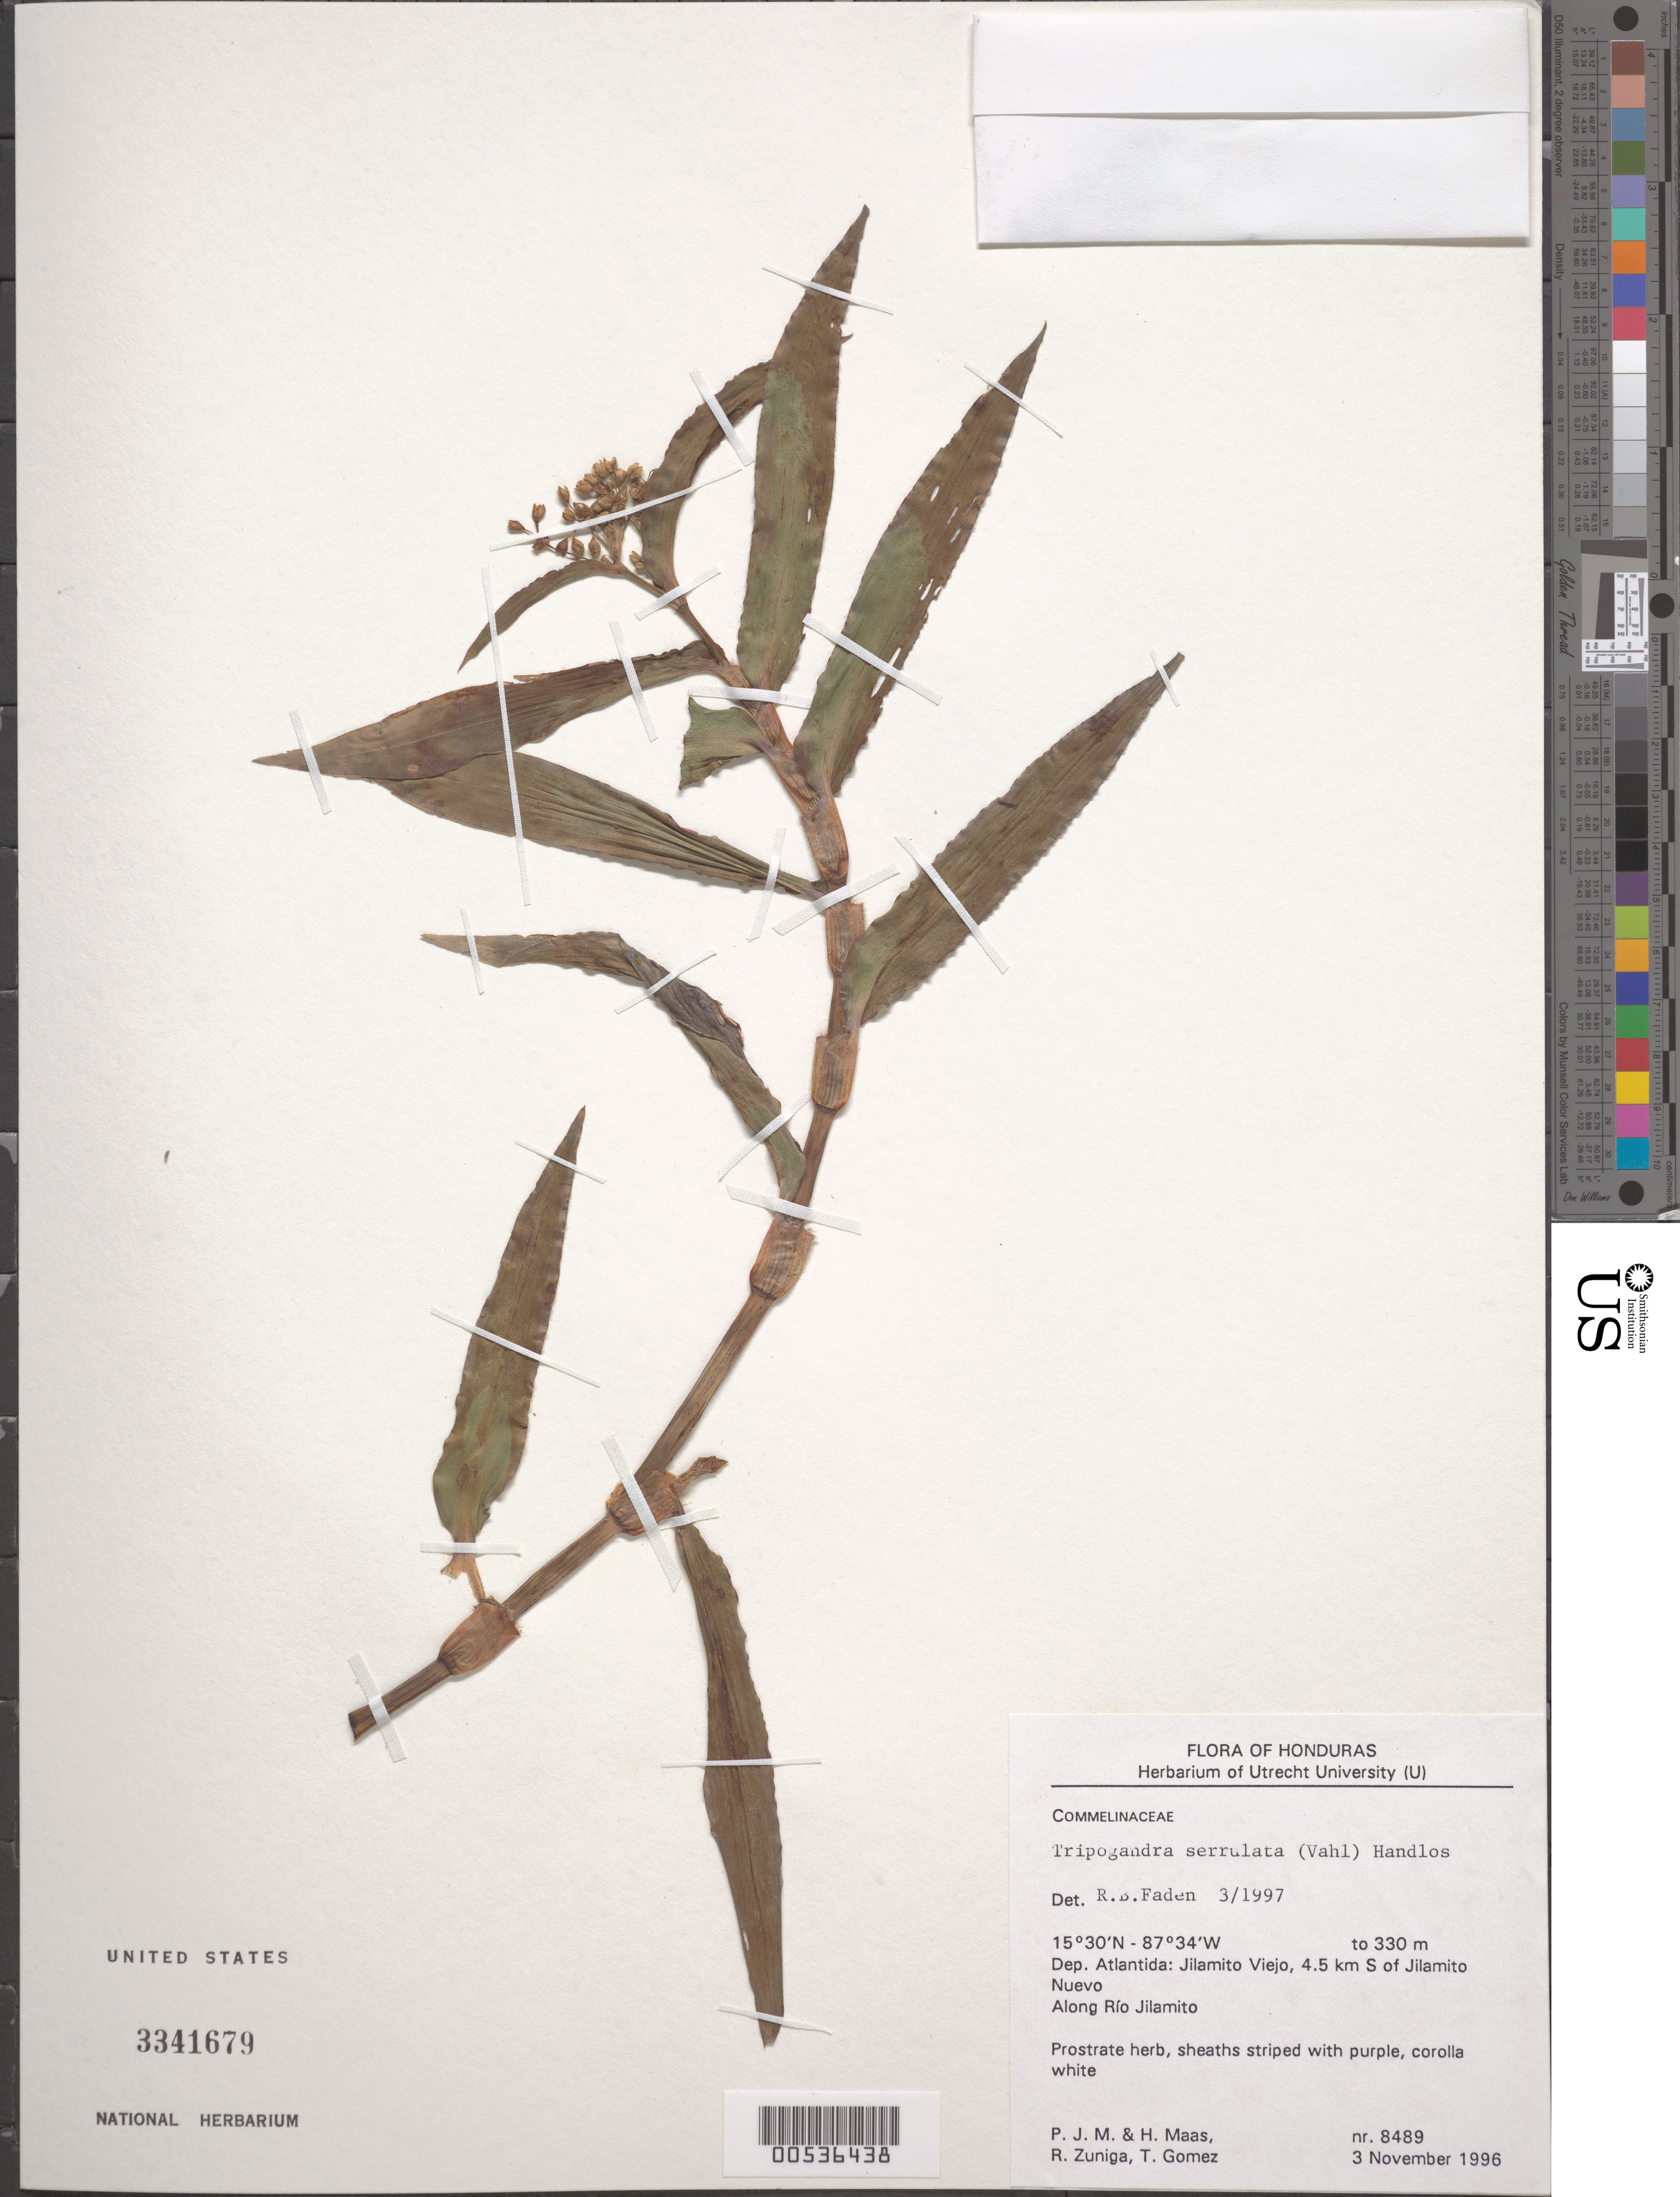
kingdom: Plantae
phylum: Tracheophyta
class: Liliopsida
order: Commelinales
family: Commelinaceae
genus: Tripogandra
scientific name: Tripogandra serrulata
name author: (Vahl) Handlos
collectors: P. Maas, H. Maas van de Kamer, R. Zuniga & T. Gomez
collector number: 8489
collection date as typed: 03 Nov 1996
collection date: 1996-11-03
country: Honduras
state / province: Atlántida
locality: Jilamito Viejo, S of Jilamito Nuevo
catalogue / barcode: US 3341679